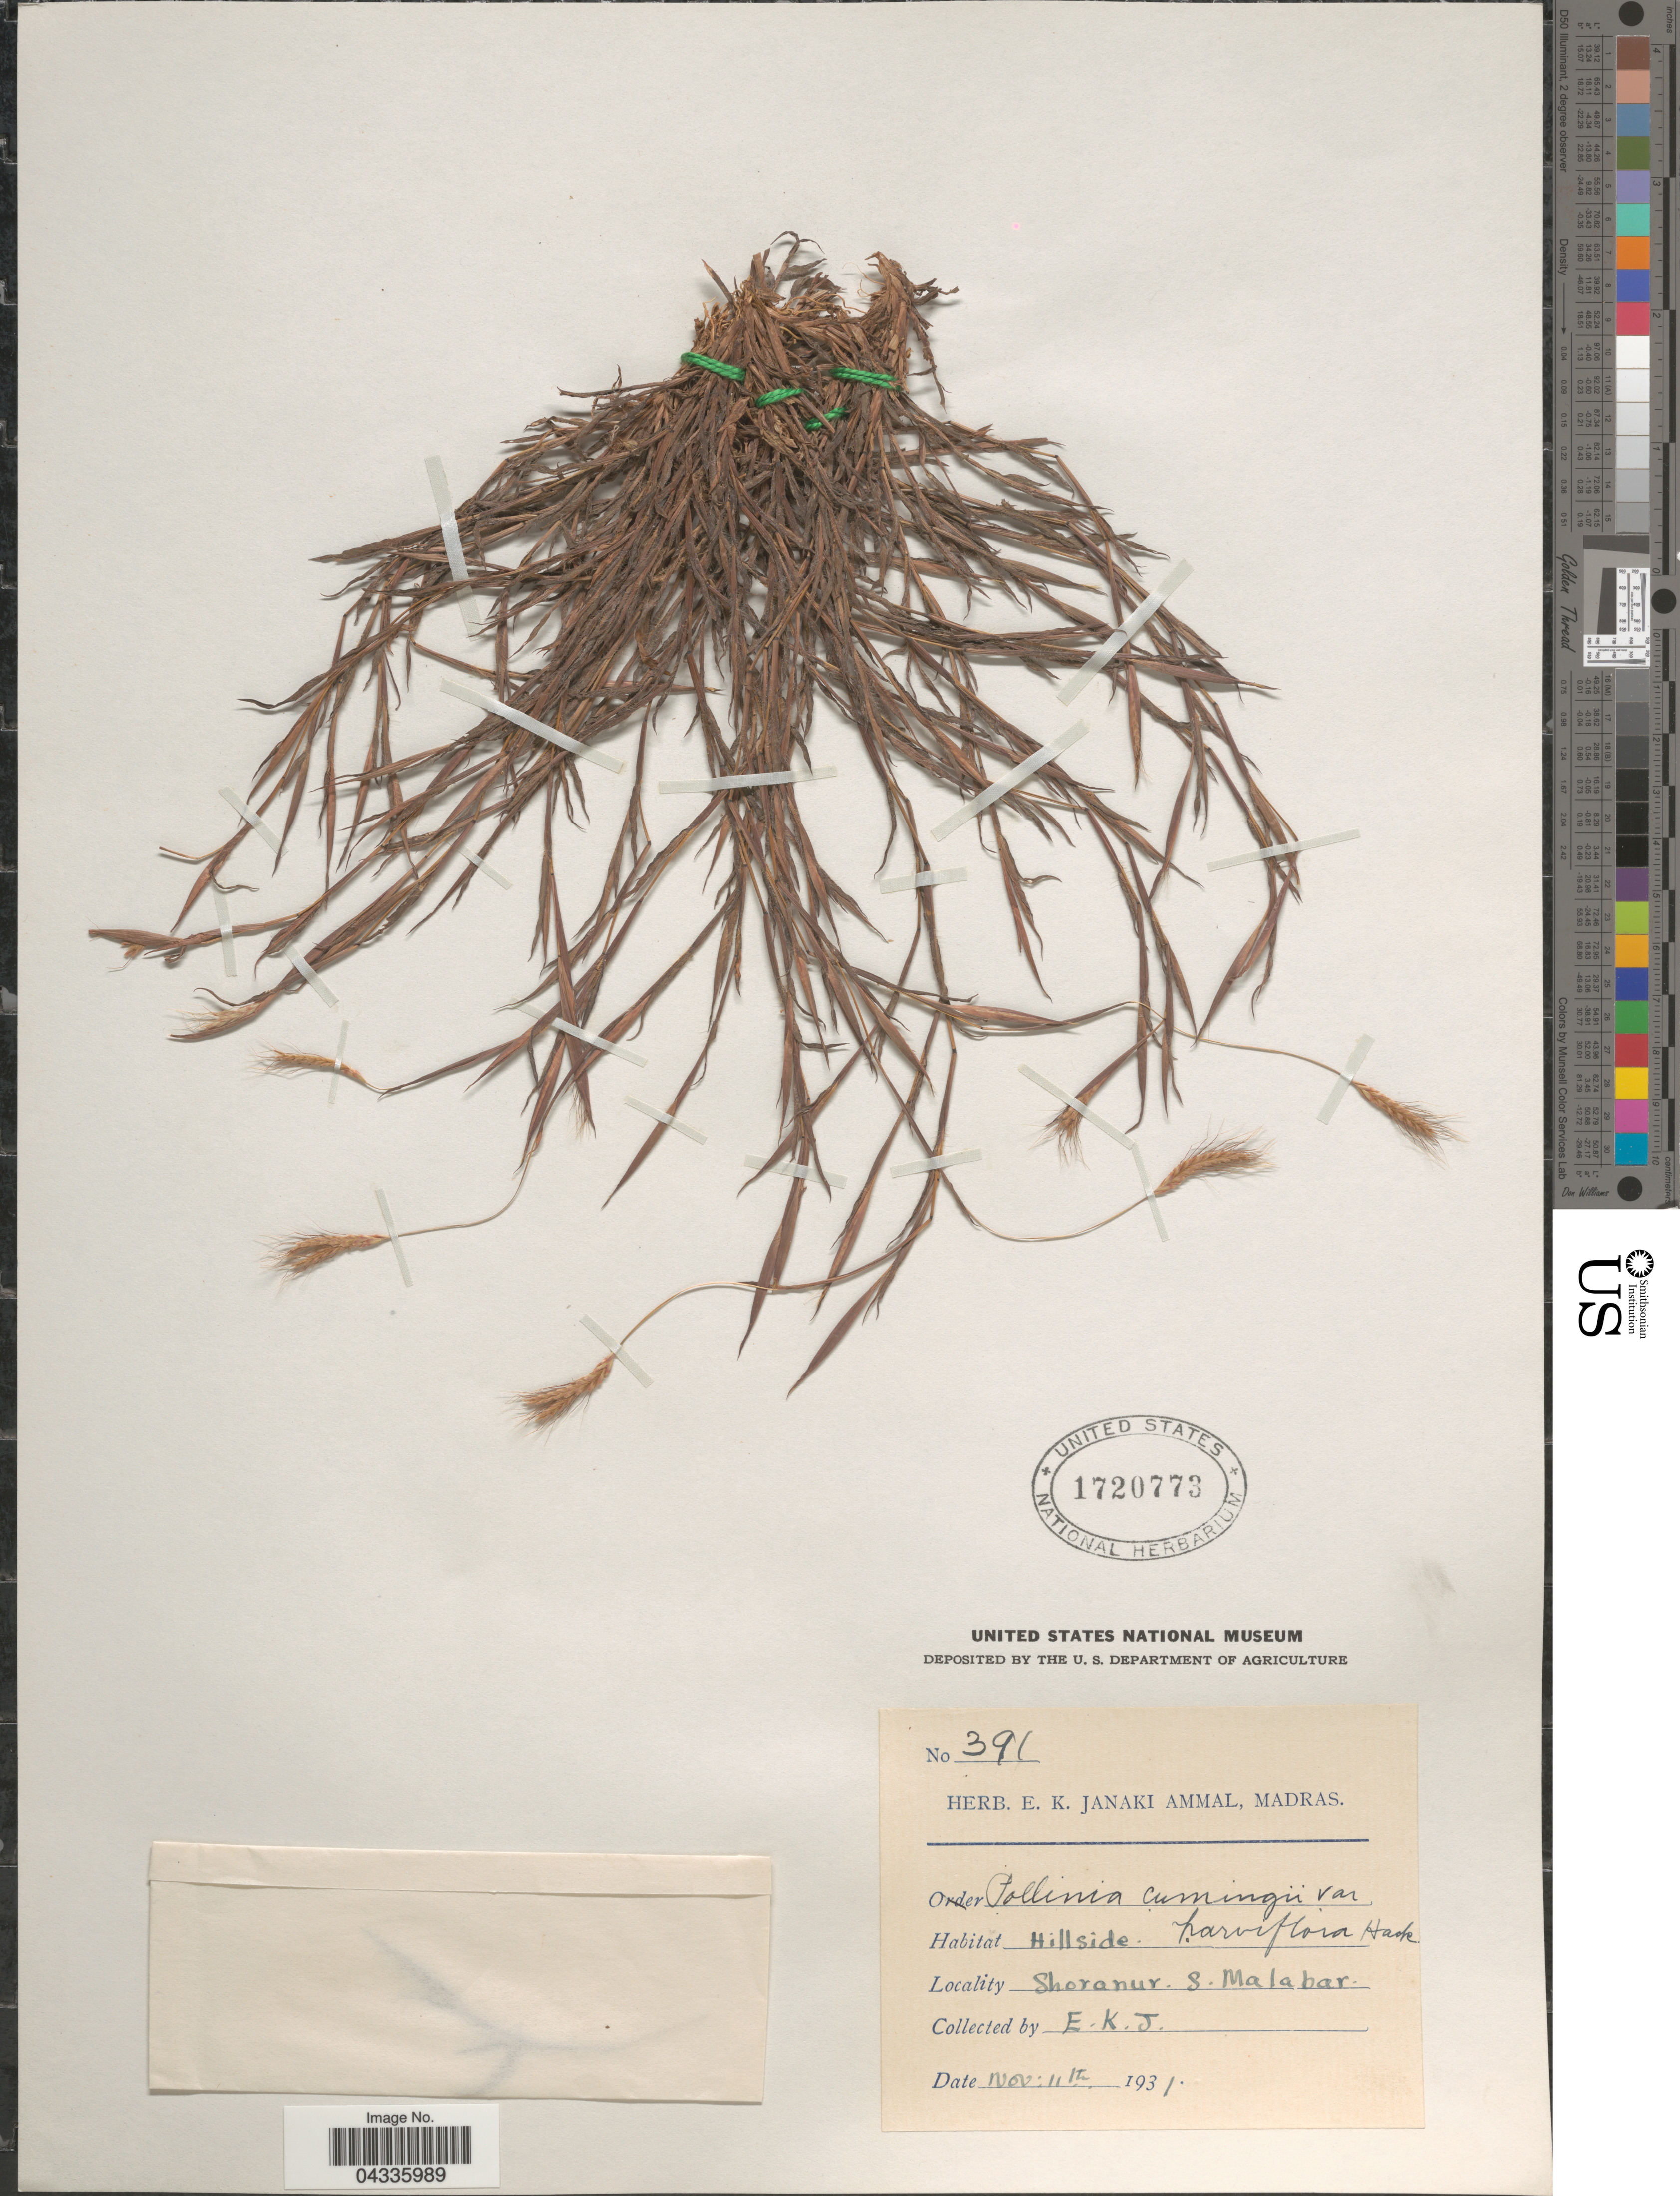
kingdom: Plantae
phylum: Tracheophyta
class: Liliopsida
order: Poales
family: Poaceae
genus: Eulalia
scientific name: Eulalia leschenaultiana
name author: (Decne.) Ohwi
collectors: E. Janaki Ammal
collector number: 391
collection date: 1931-11-11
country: India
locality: Shoranur, S. Malabar.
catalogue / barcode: US 1720773